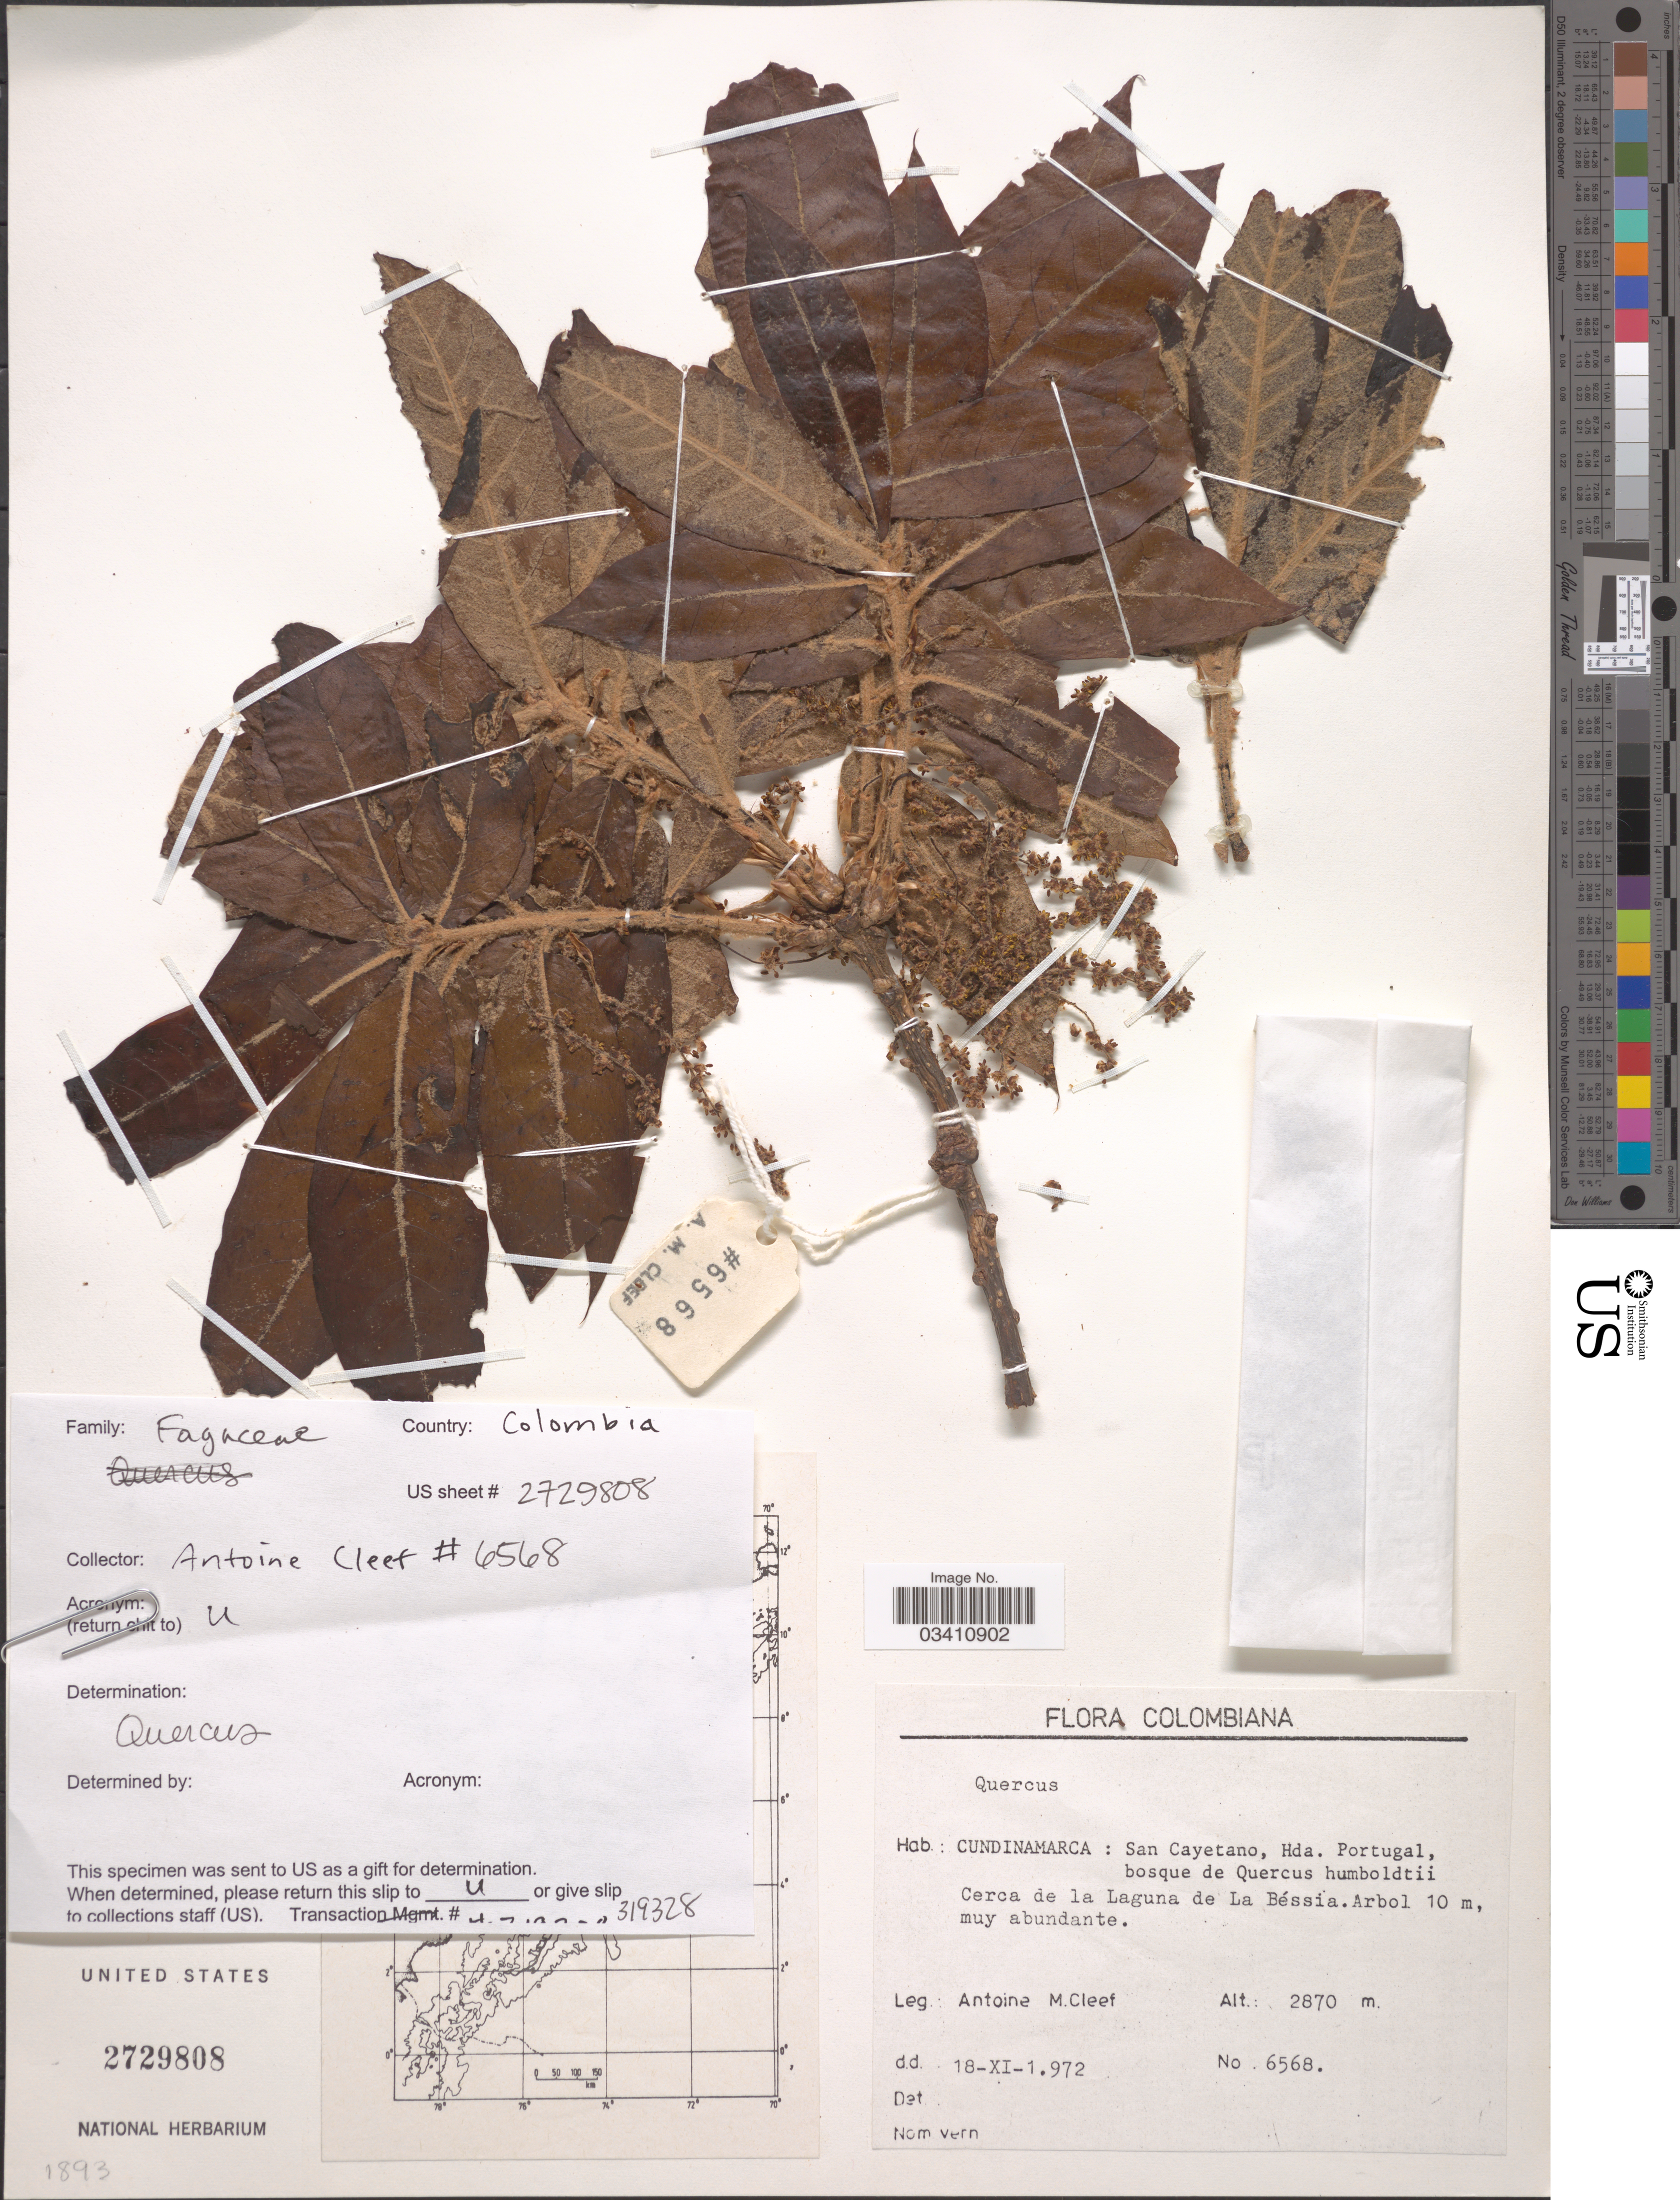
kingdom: Plantae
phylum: Tracheophyta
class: Magnoliopsida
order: Fagales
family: Fagaceae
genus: Quercus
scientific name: Quercus sp.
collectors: A. M. Cleef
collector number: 6568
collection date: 1972-11-18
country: Colombia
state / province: Cundinamarca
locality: San Cayetano, Hda. Portugal, bosque de Quercus humboldtii Cerca de la Laguna de La Béssia.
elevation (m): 2870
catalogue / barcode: US 2729808